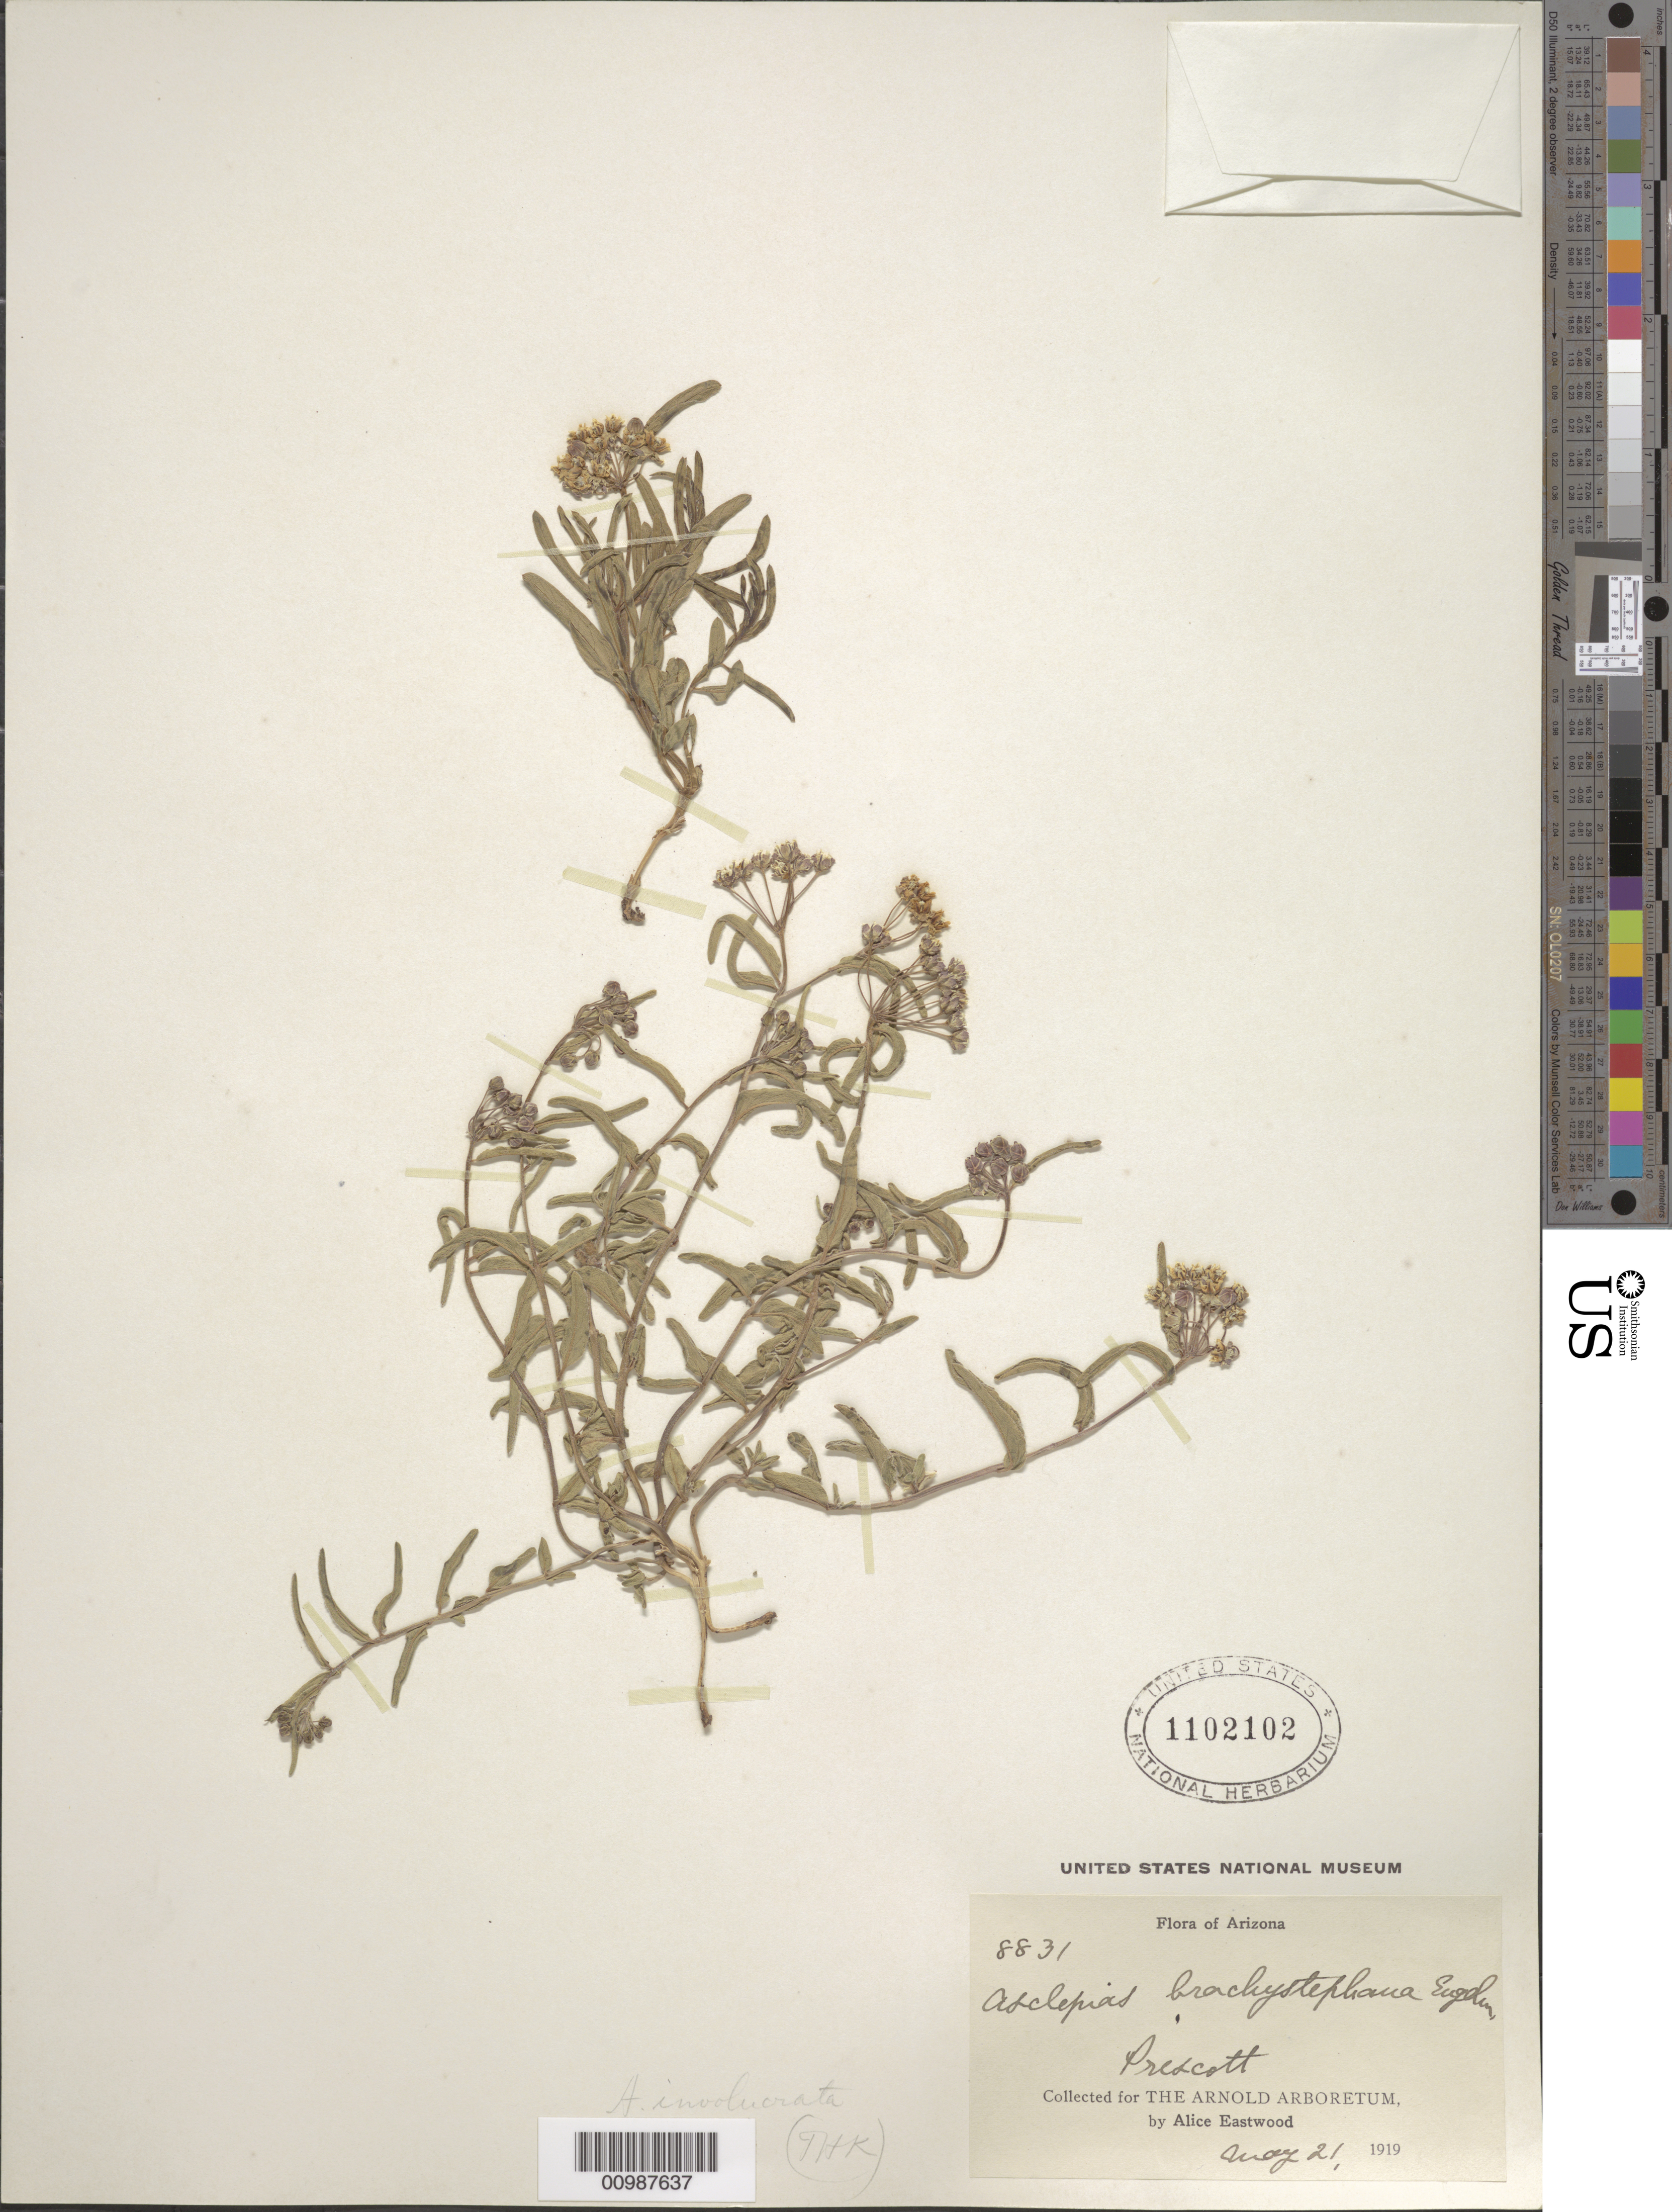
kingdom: Plantae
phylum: Tracheophyta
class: Magnoliopsida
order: Gentianales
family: Apocynaceae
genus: Asclepias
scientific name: Asclepias involucrata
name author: Engelm. ex Torr.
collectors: A. Eastwood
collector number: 8831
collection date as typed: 21 May 1919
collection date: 1919-05-21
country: United States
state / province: Arizona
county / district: Yavapai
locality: Prescott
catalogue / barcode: US 1102102